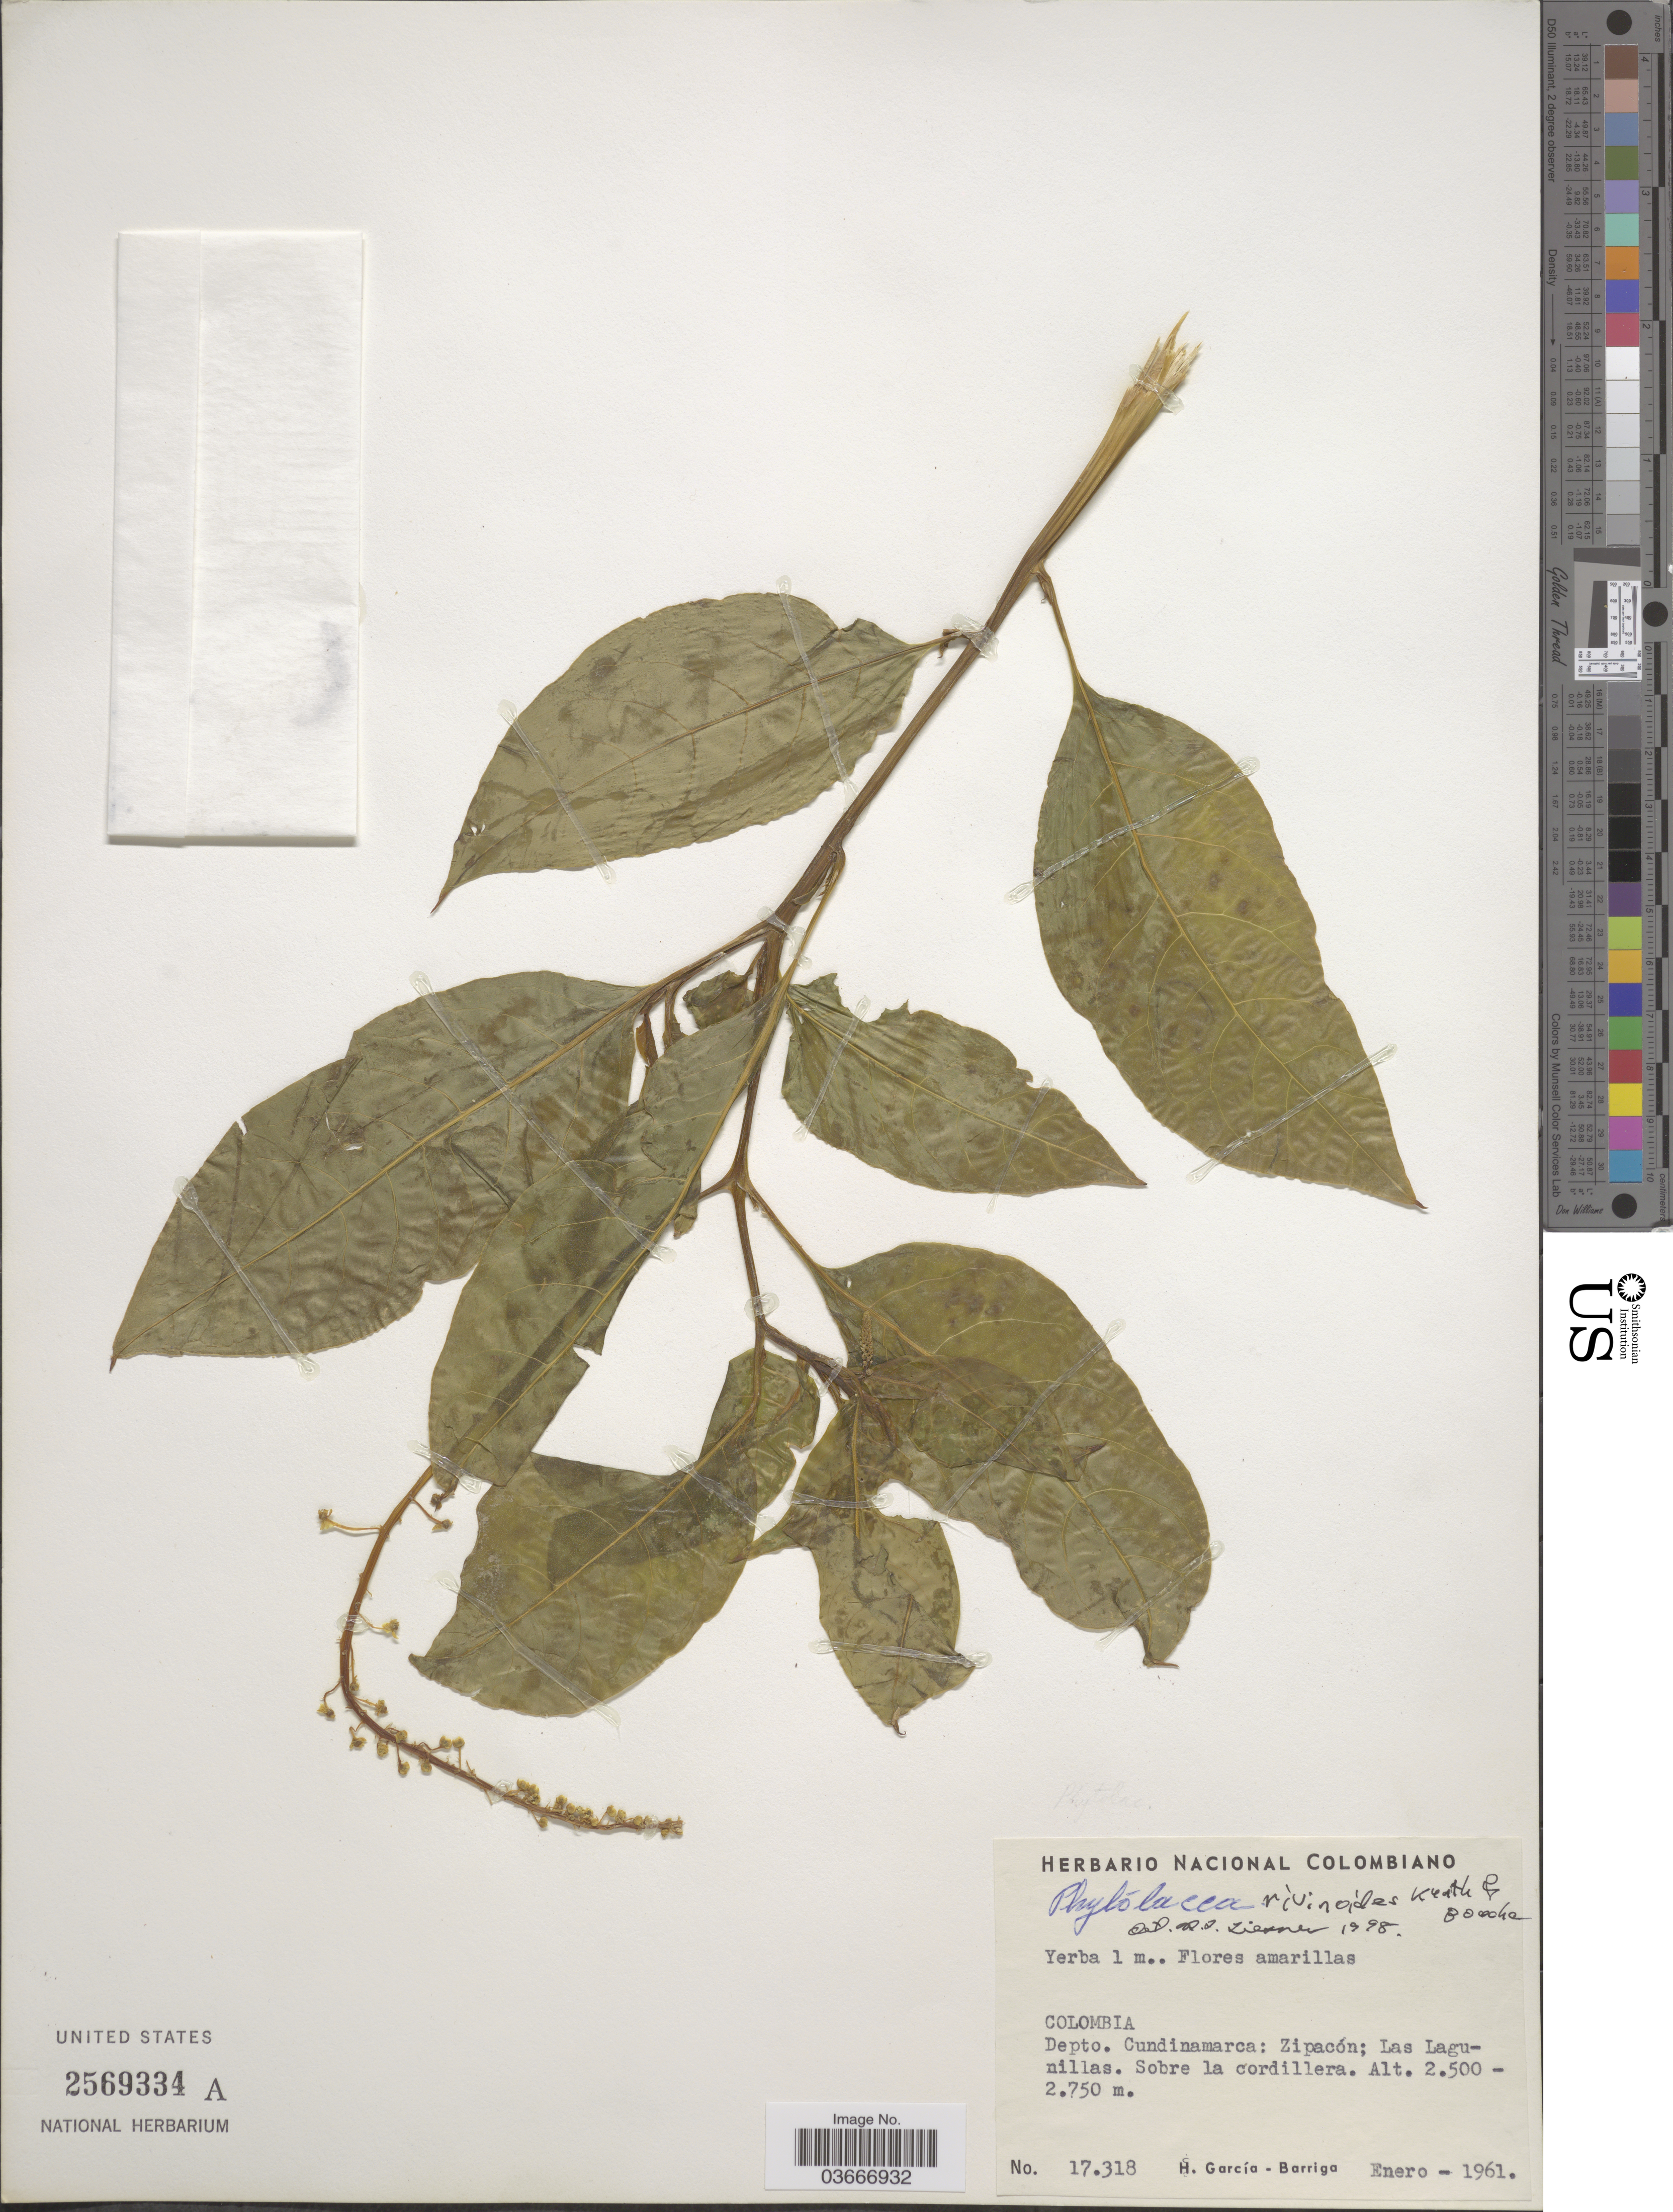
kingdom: Plantae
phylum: Tracheophyta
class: Magnoliopsida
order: Caryophyllales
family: Phytolaccaceae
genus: Phytolacca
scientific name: Phytolacca rivinoides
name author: Kunth & C.D. Bouché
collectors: H. García Barriga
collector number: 17318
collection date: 1961-01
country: Colombia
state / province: Cundinamarca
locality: Depto. Cundinamarca: Zipacón; Las Lagunillas. Sobre la cordillera.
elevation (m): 2500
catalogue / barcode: US 2569334A